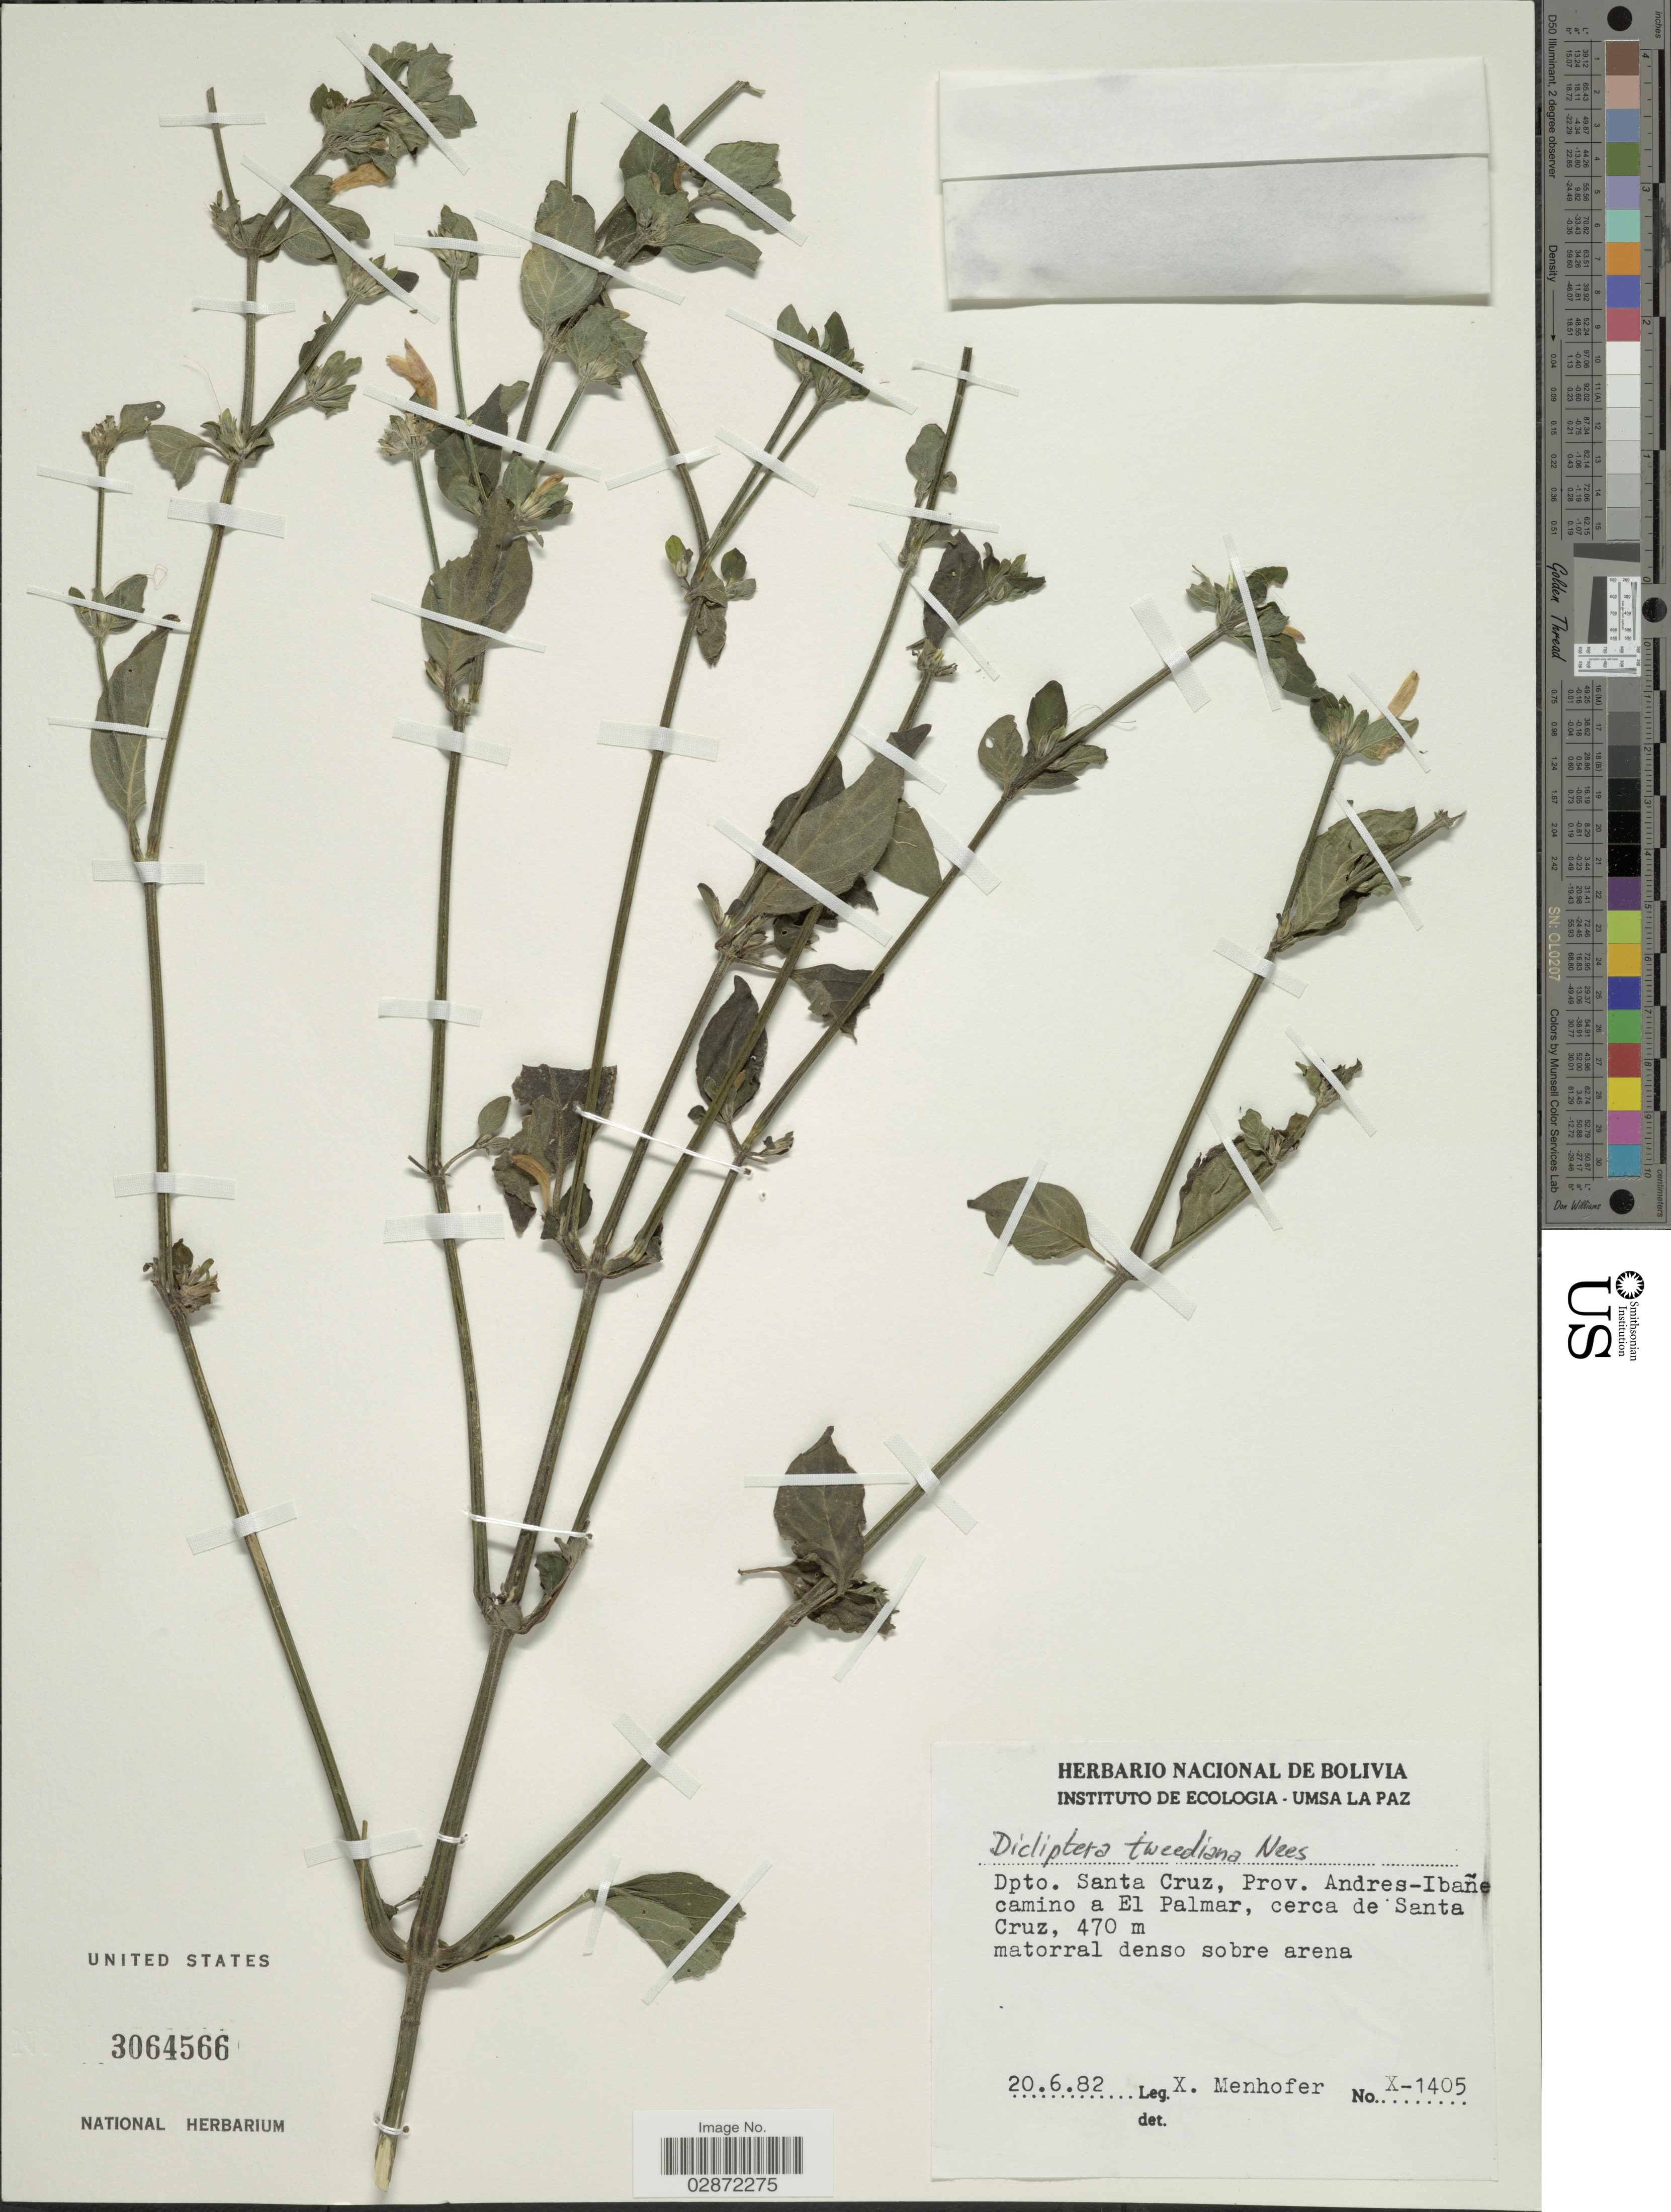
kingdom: Plantae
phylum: Tracheophyta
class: Magnoliopsida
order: Lamiales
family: Acanthaceae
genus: Dicliptera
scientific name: Dicliptera squarrosa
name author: Nees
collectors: X. Menhofer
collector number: X-1405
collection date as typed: Transcribed d/m/y: 20/6/82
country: Bolivia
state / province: Santa Cruz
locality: Dpto. Santa Cruz, Prov. Andres-Ibañez camino a El Palmar, cerca de Santa Cruz.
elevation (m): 470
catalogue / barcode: US 3064566